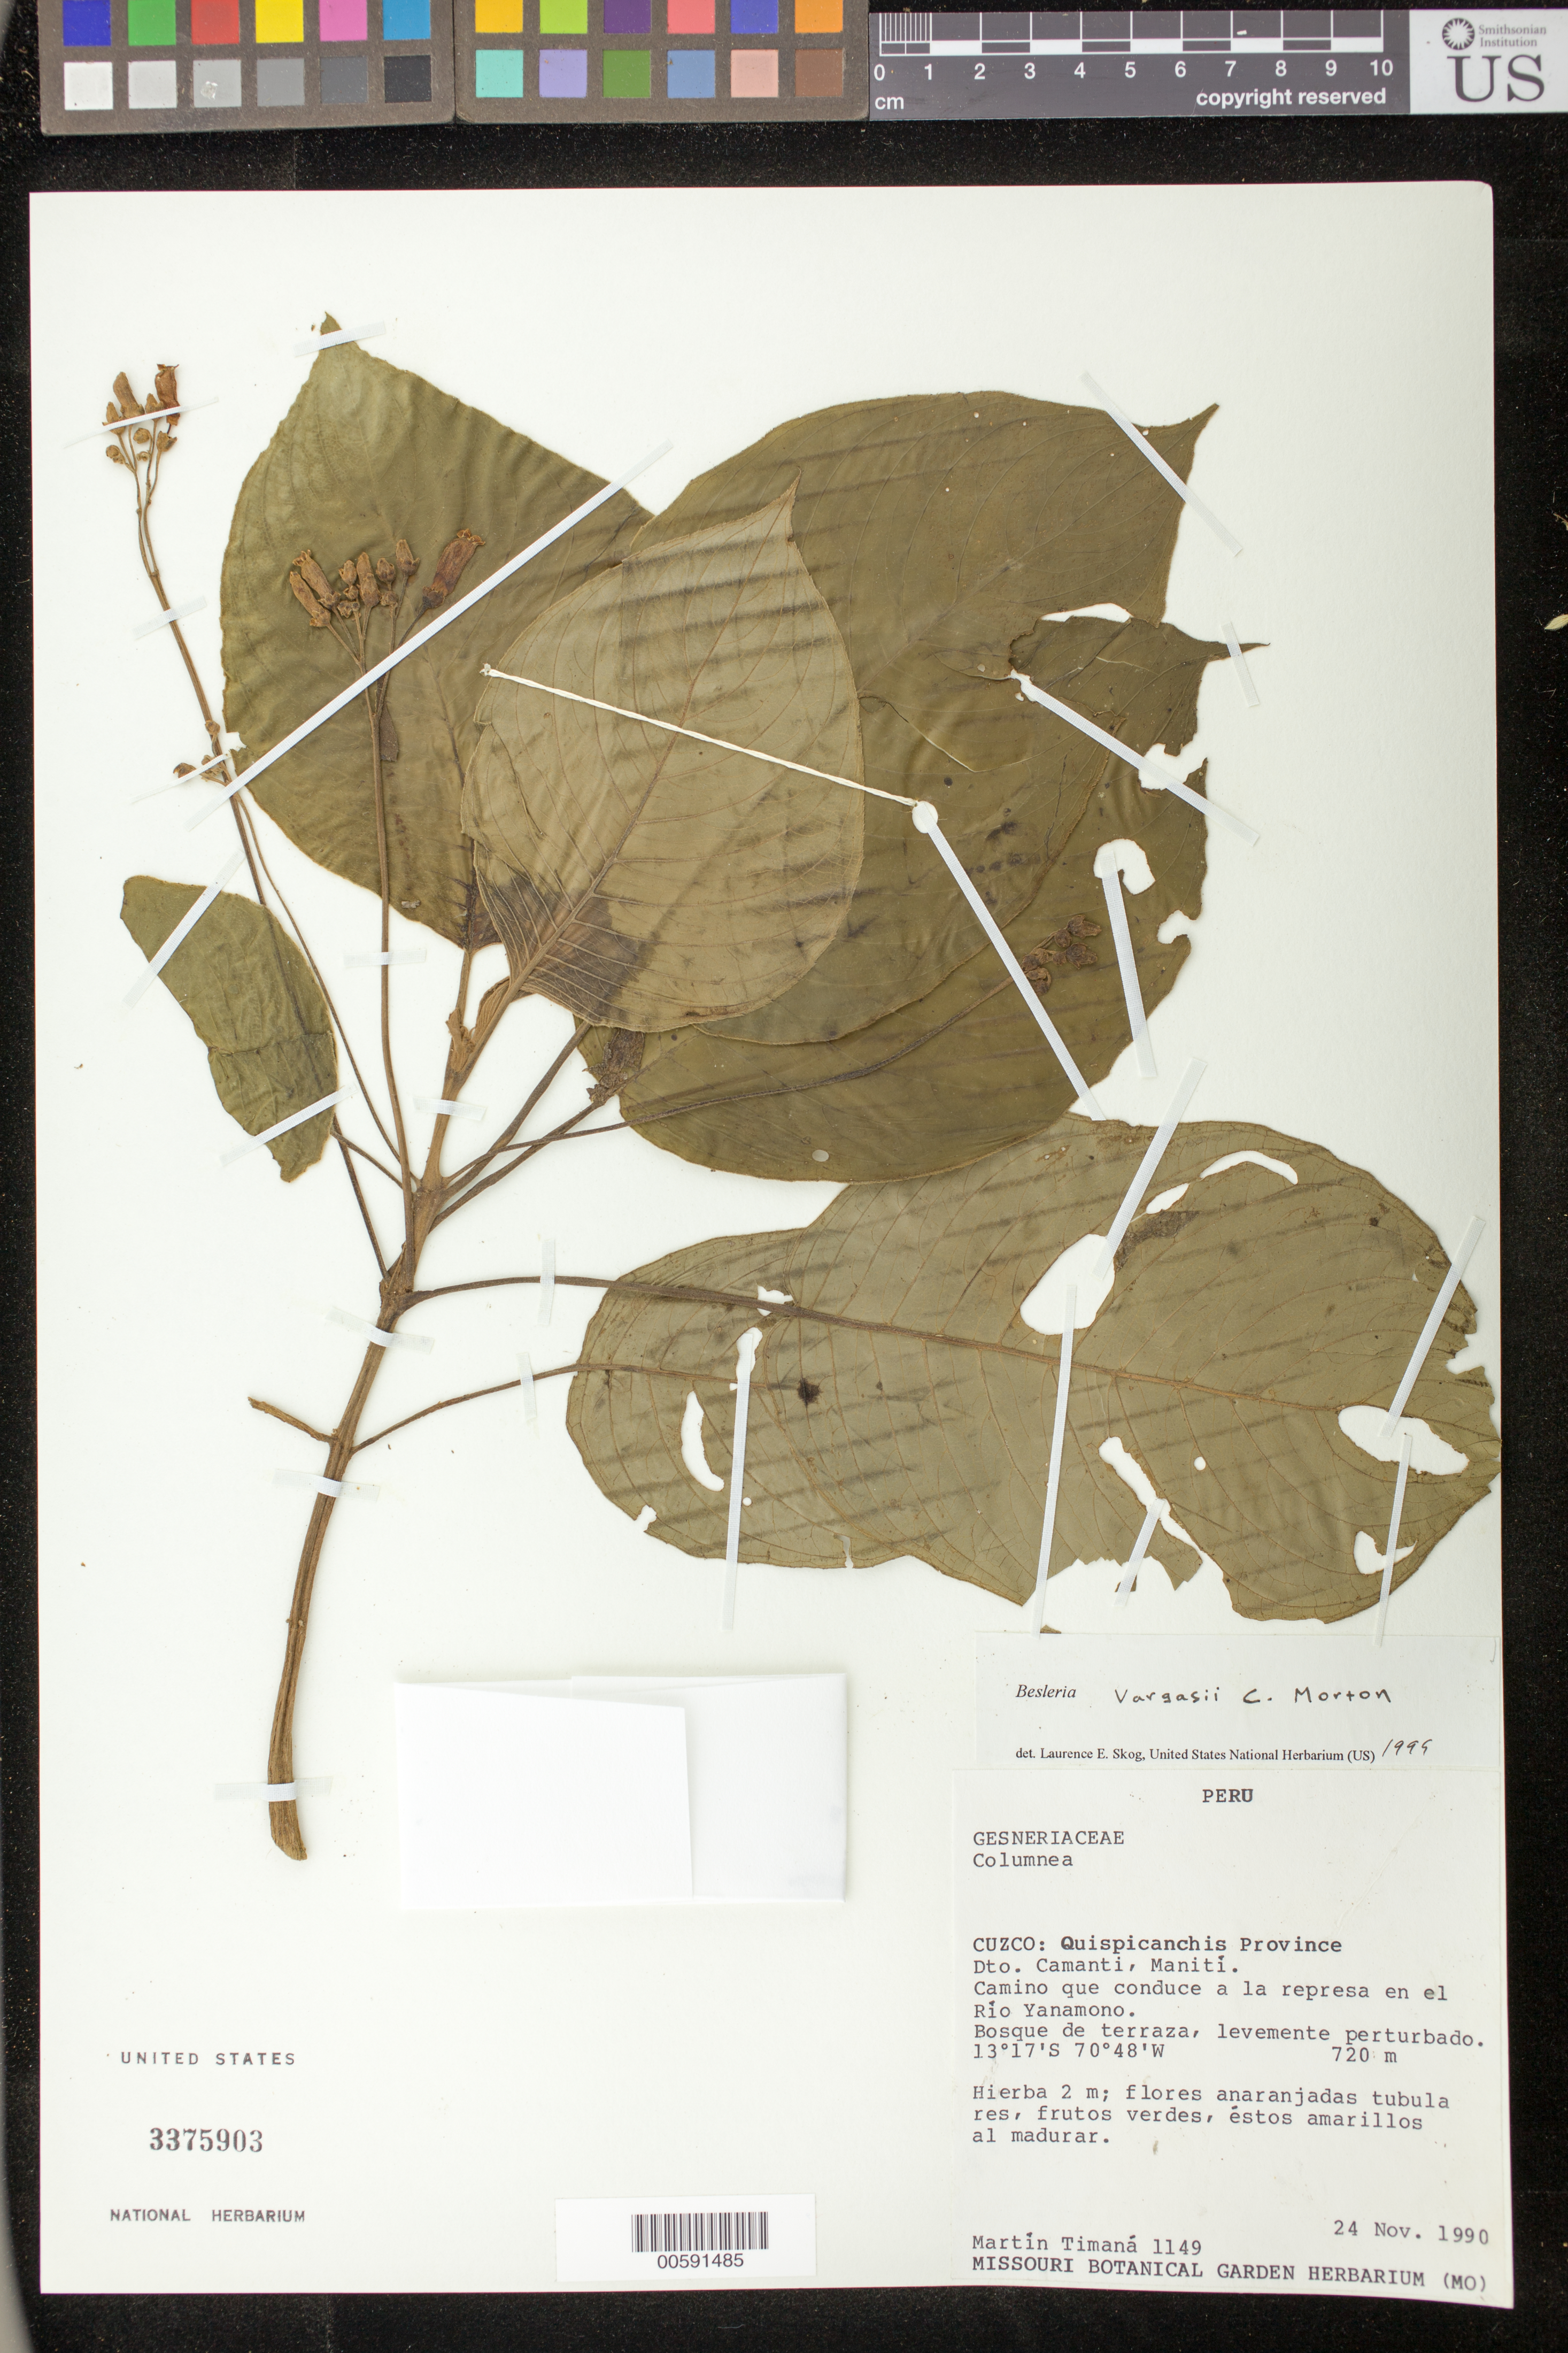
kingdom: Plantae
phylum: Tracheophyta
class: Magnoliopsida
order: Lamiales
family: Gesneriaceae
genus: Besleria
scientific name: Besleria vargasii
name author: C.V. Morton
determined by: Skog, Laurence E.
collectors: M. E. Timaná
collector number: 1149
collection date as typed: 24 Nov 1990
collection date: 1990-11-24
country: Peru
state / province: Cusco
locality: Prov. Quispicanchi; Dtto. Camanti, Manití; camino que conduce a la represa en el Río Yanamono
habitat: Bosque de terraza, levemente perturbado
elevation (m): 720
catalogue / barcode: US 3375903